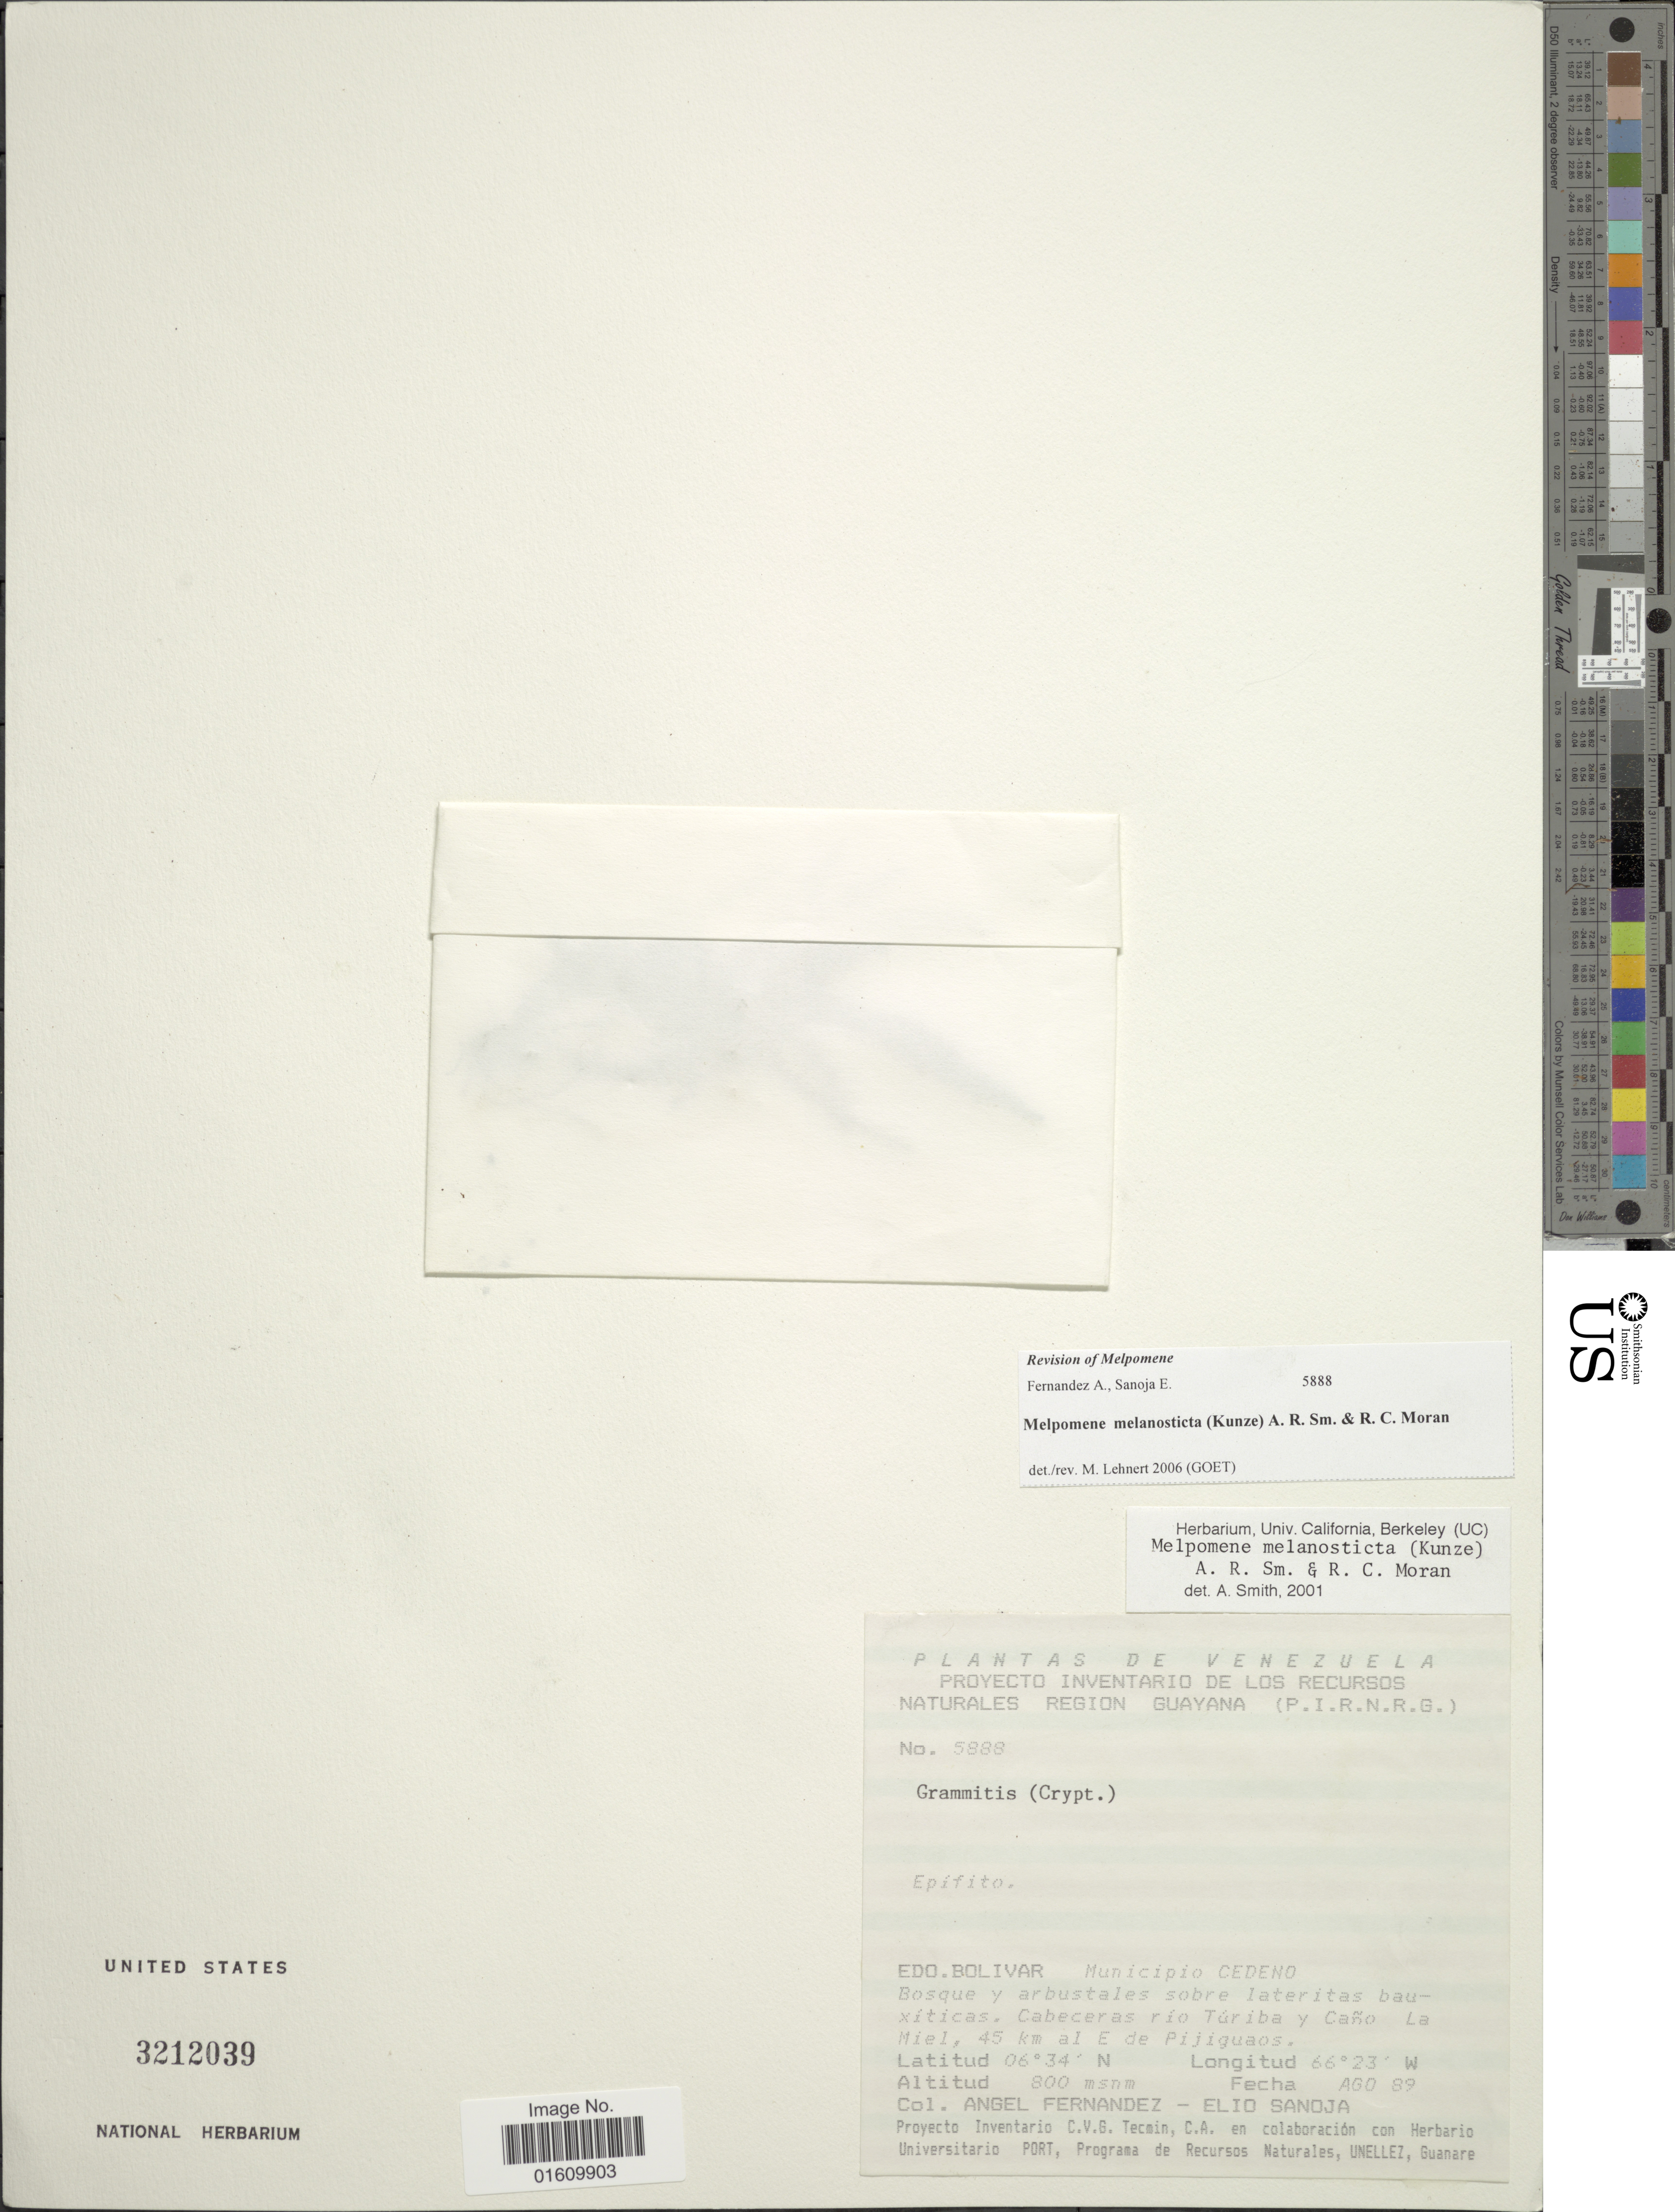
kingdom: Plantae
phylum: Tracheophyta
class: Polypodiopsida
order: Polypodiales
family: Polypodiaceae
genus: Melpomene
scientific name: Melpomene melanosticta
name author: (Kunze) A.R. Sm. & R.C. Moran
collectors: Á. Fernández & E. Sanoja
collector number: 5888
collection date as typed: Transcribed d/m/y: /8/89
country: Venezuela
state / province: Bolivar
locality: Municipio Cedeno, Bosque y arbustales sobre lateritas bauxiticas, Cabeceras rio Turiba y Cano La Miel, 45 km al E de Pijiguaos.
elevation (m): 800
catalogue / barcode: US 3212039